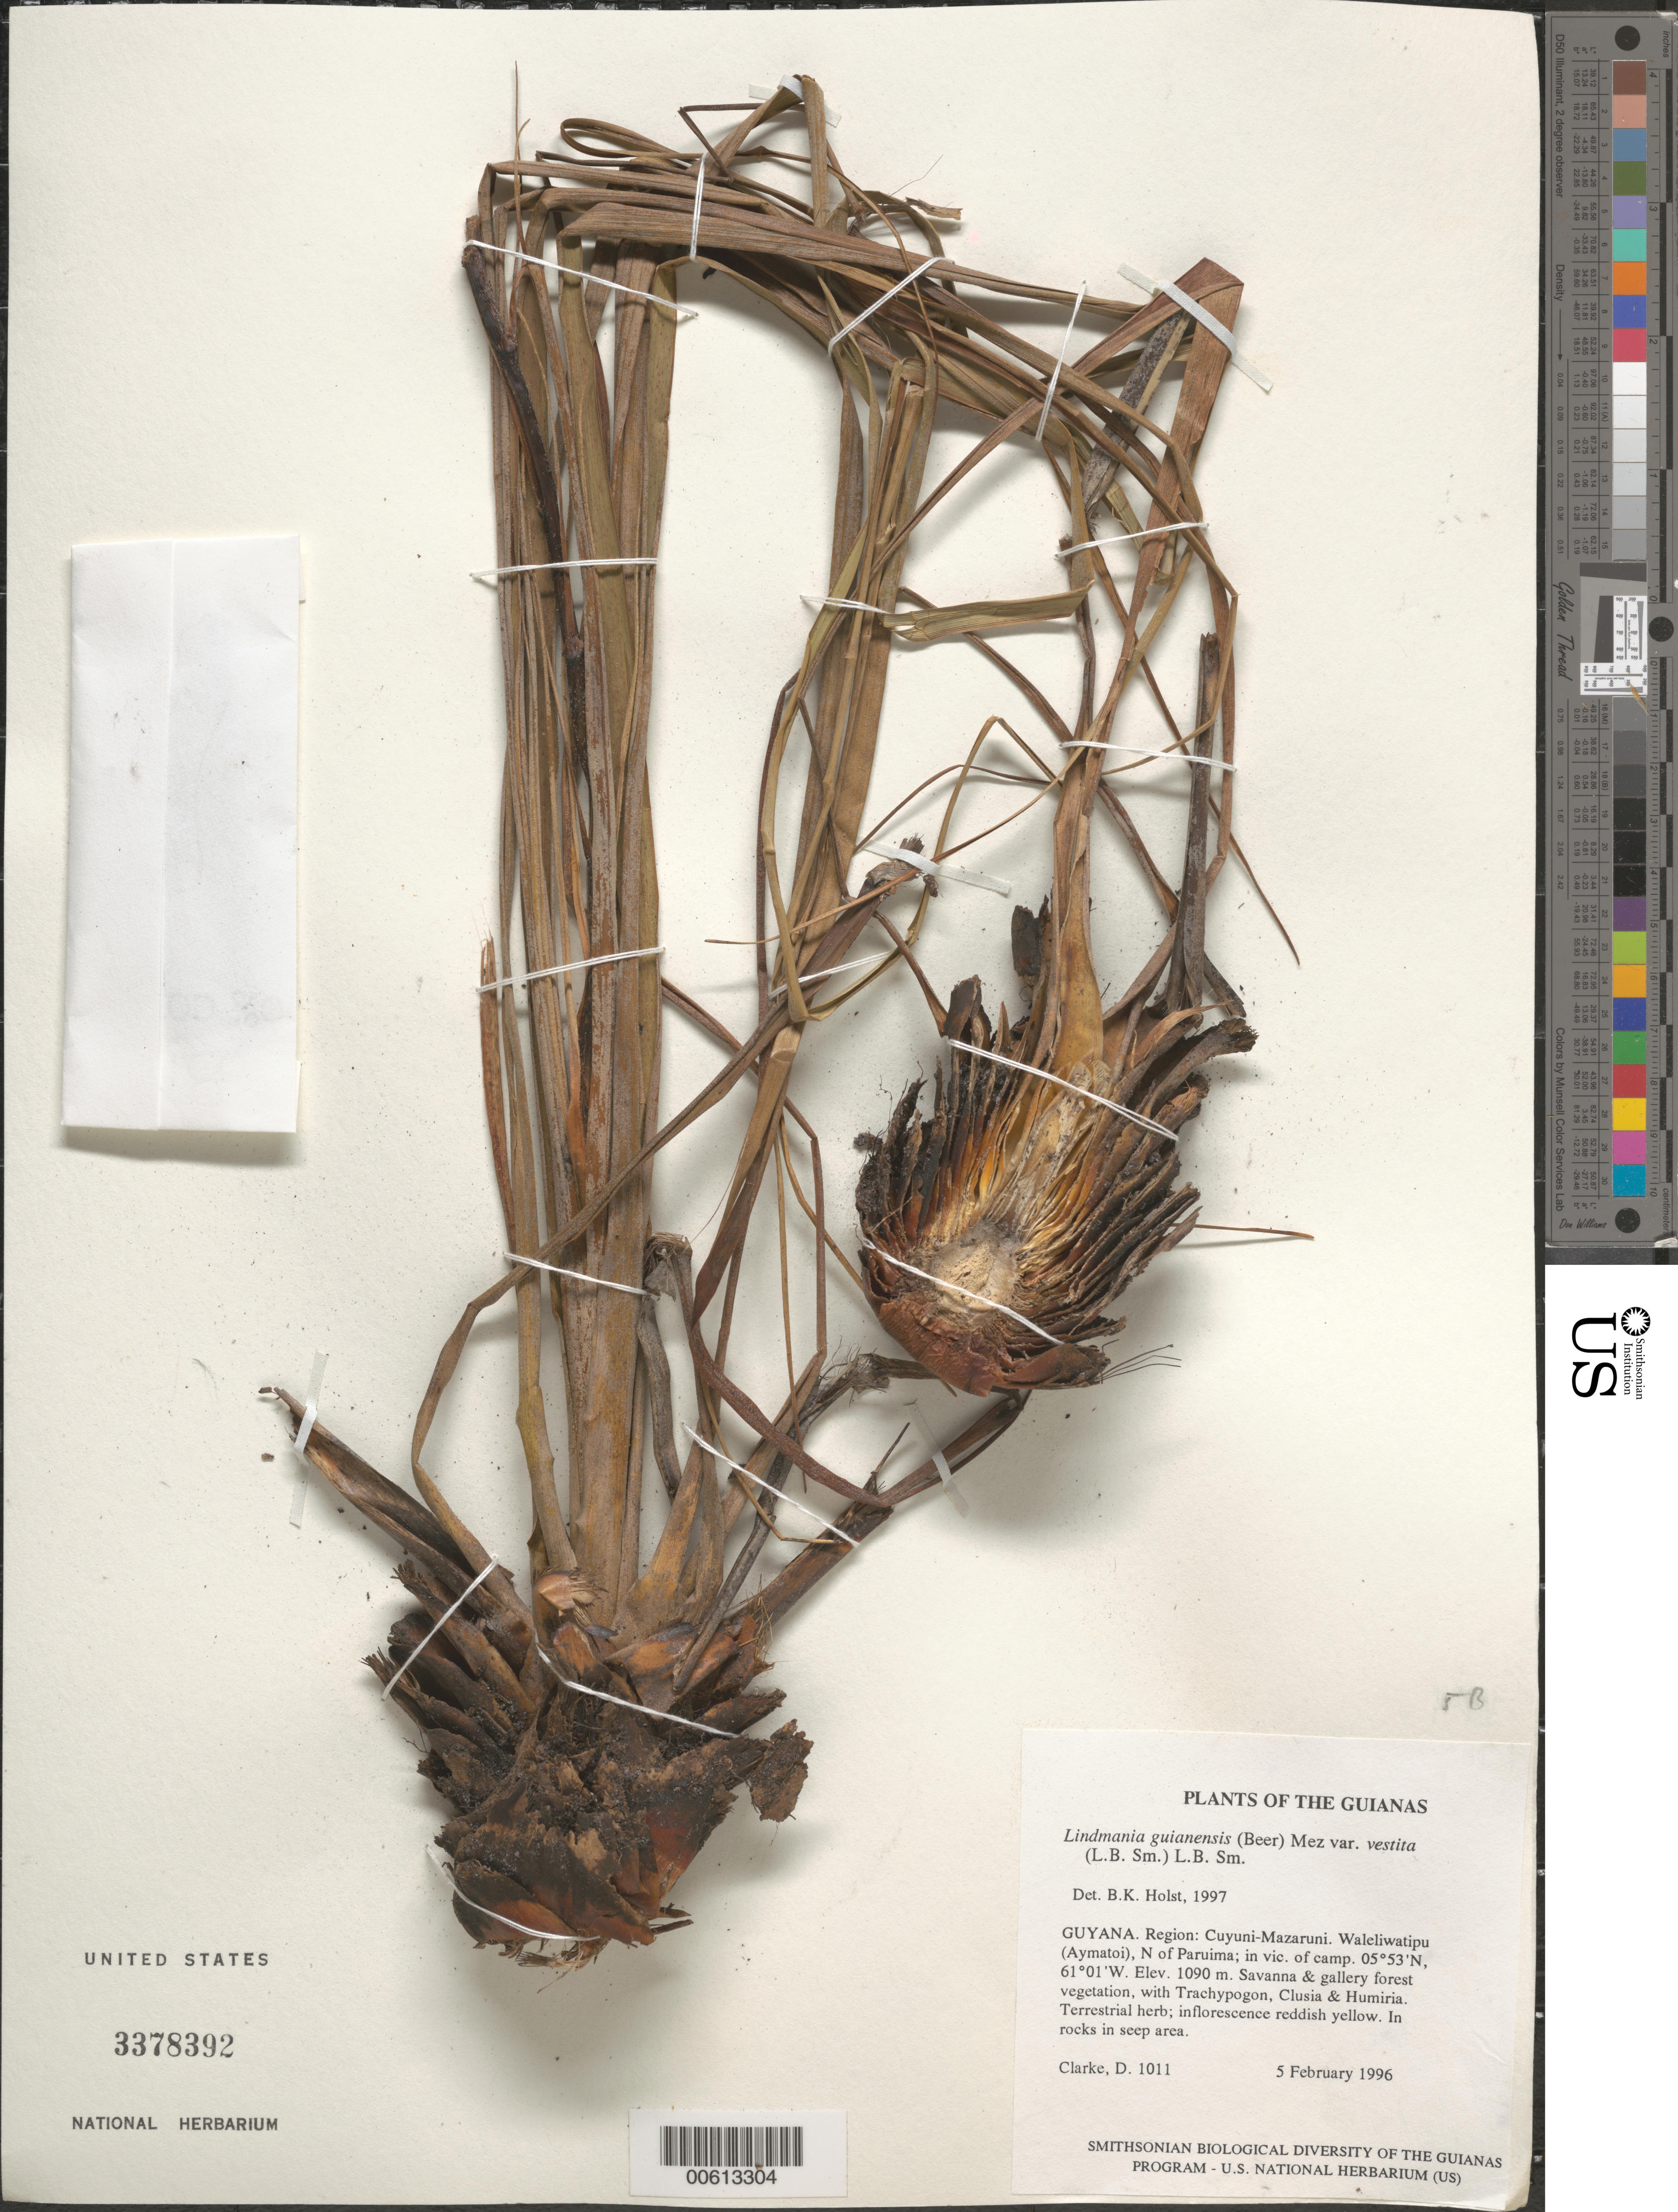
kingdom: Plantae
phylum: Tracheophyta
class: Liliopsida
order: Poales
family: Bromeliaceae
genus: Lindmania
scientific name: Lindmania guianensis var. vestita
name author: (L.B. Sm.) L.B. Sm.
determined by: Holst, Bruce K.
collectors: H. D. Clarke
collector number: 1011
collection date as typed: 5 February 1996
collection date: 1996-02-05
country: Guyana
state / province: Cuyuni-Mazaruni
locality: Waleliwatipu (Aymatoi), N of Paruima; in vic. of camp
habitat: Savanna & gallery forest vegetation, with Trachypogon, Clusia & Humiria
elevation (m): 1090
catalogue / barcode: US 3378392